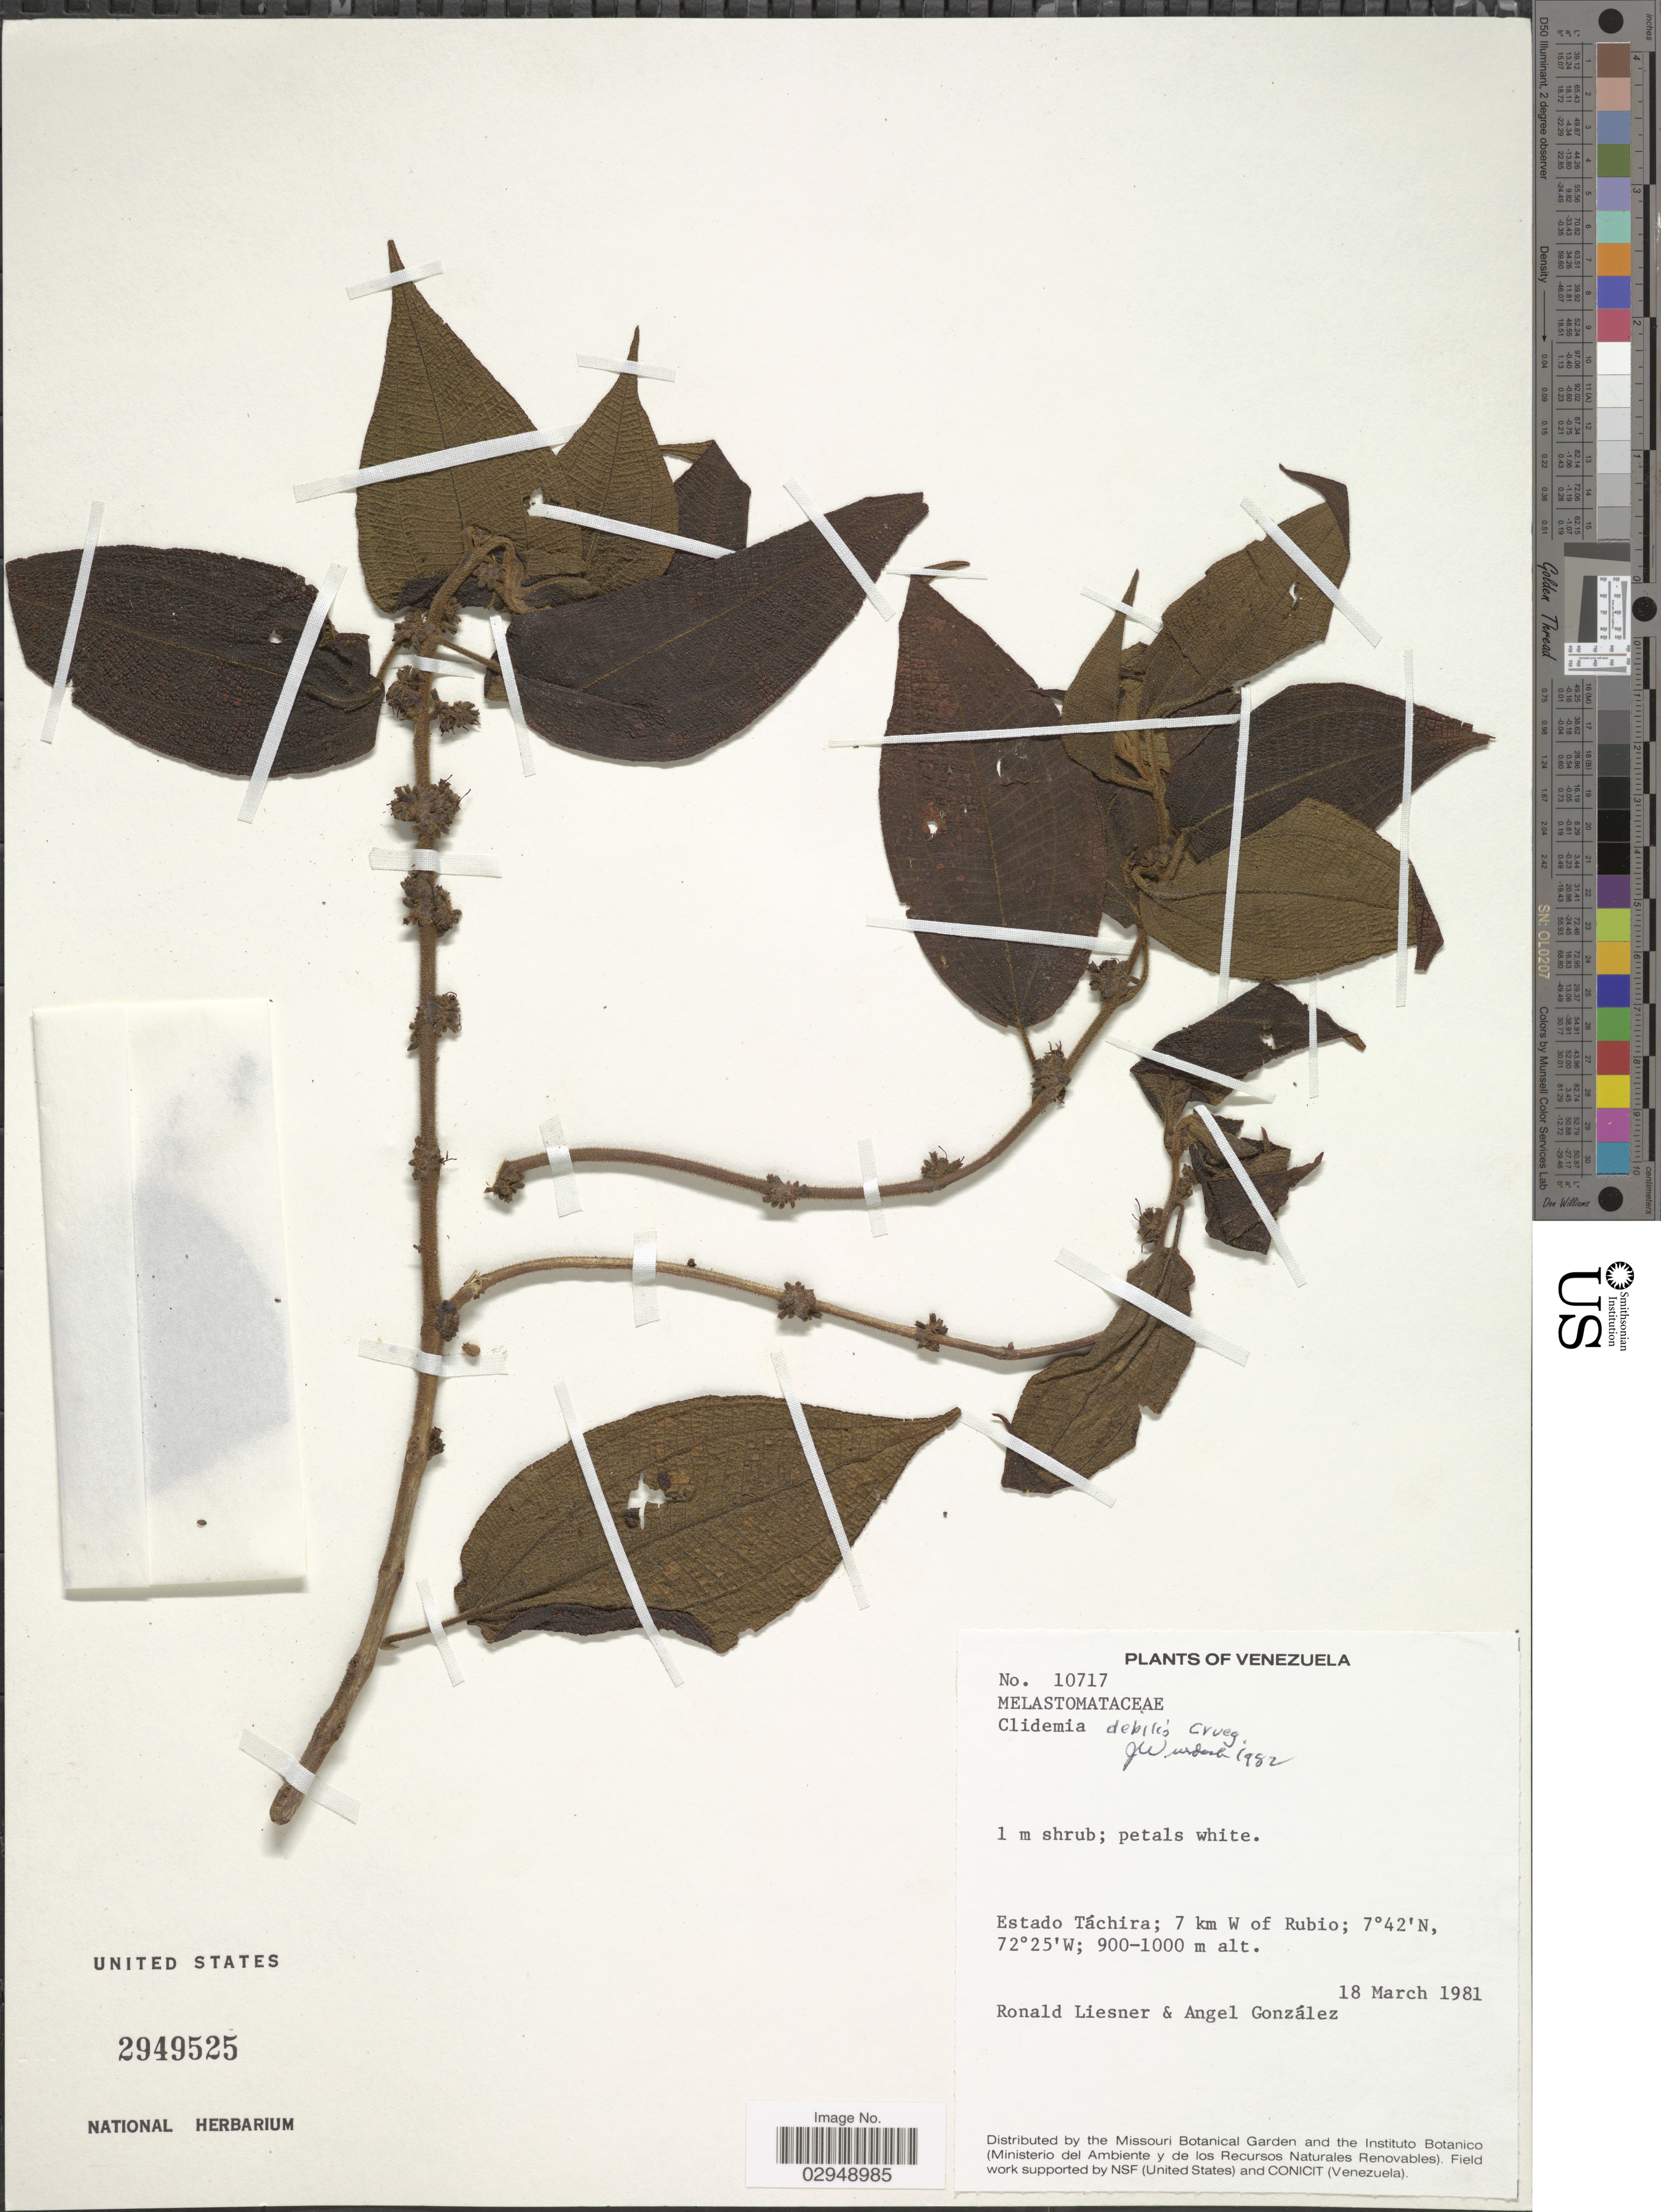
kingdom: Plantae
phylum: Tracheophyta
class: Magnoliopsida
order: Myrtales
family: Melastomataceae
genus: Clidemia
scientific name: Clidemia debilis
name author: Crueg.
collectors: R. L. Liesner & A. C. González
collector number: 10717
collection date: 1981-03-18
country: Venezuela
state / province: Tachira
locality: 7 km W of Rubio.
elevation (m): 900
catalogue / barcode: US 2949525